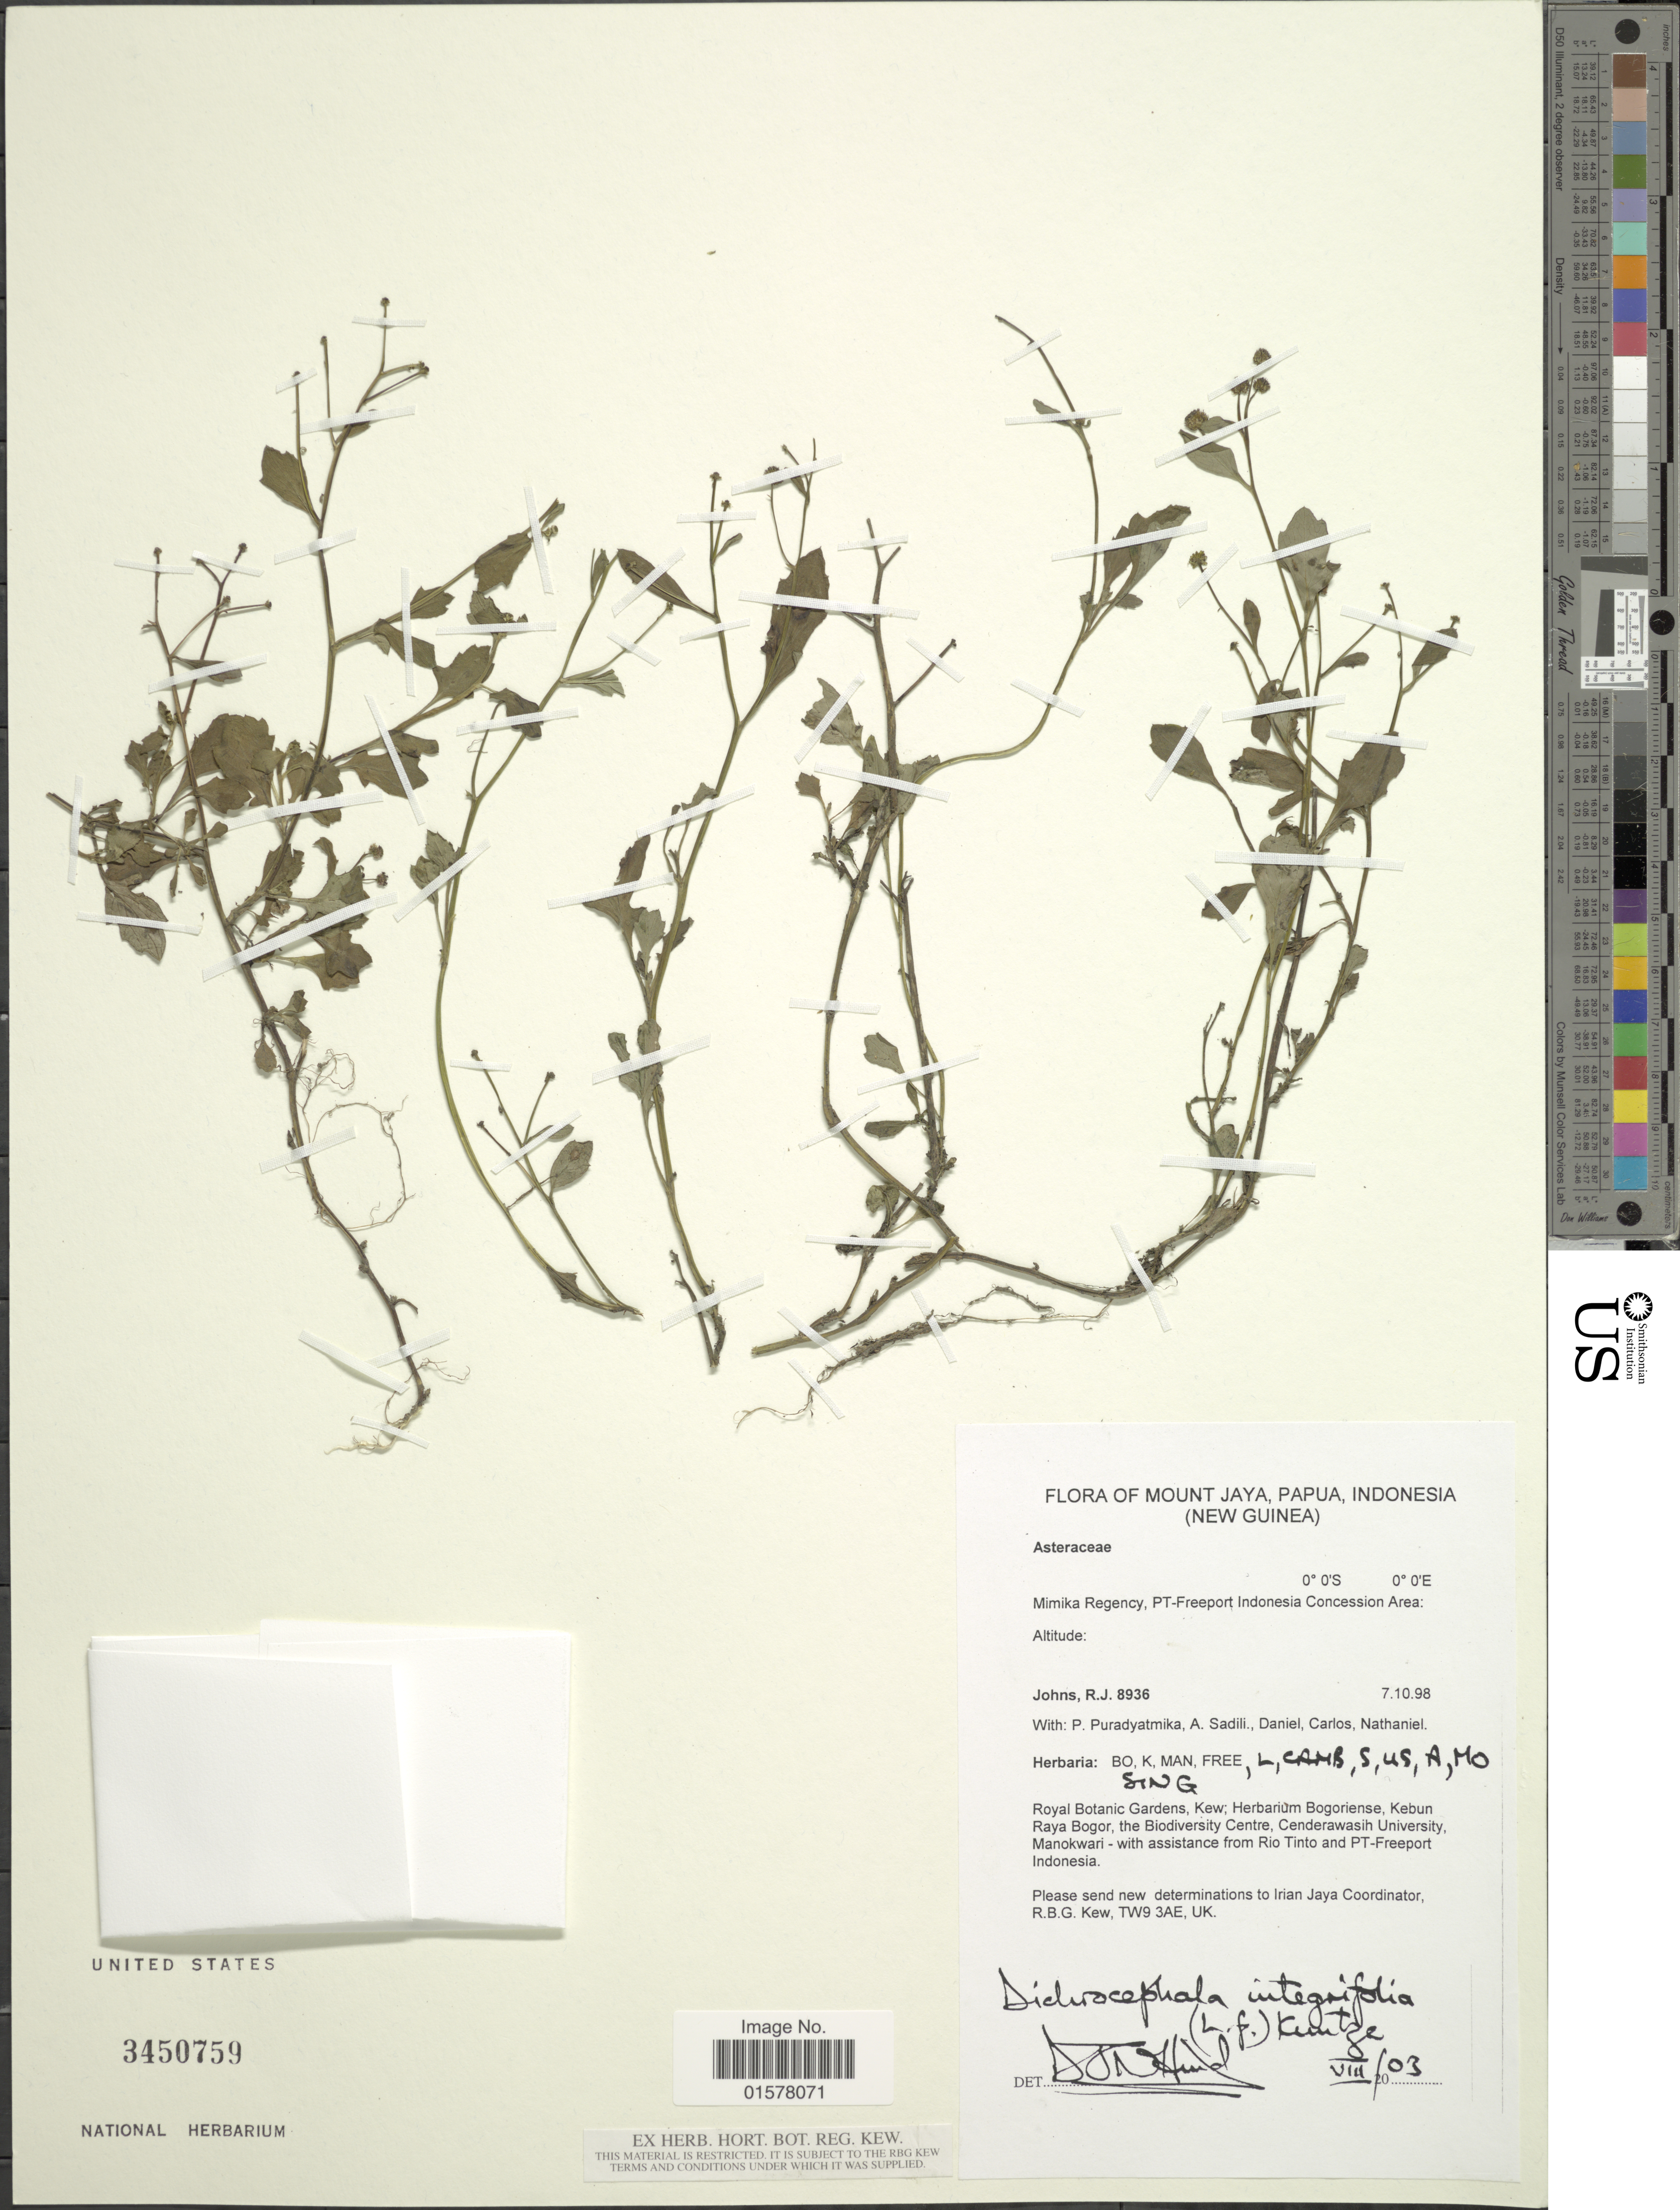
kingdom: Plantae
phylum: Tracheophyta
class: Magnoliopsida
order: Asterales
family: Asteraceae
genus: Dichrocephala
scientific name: Dichrocephala integrifolia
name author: (L. f.) Kuntze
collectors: R. Johns, P. Puradyatmika, A. Sadili, -. Daniel & et al.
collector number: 8936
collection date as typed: Transcribed d/m/y: 7/10/98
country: Papua New Guinea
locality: Mount Jaya, Papua, Indonesia (New Guinea), Mimika Regency, PT-Freeport Indonesia Concession Area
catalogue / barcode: US 3450759